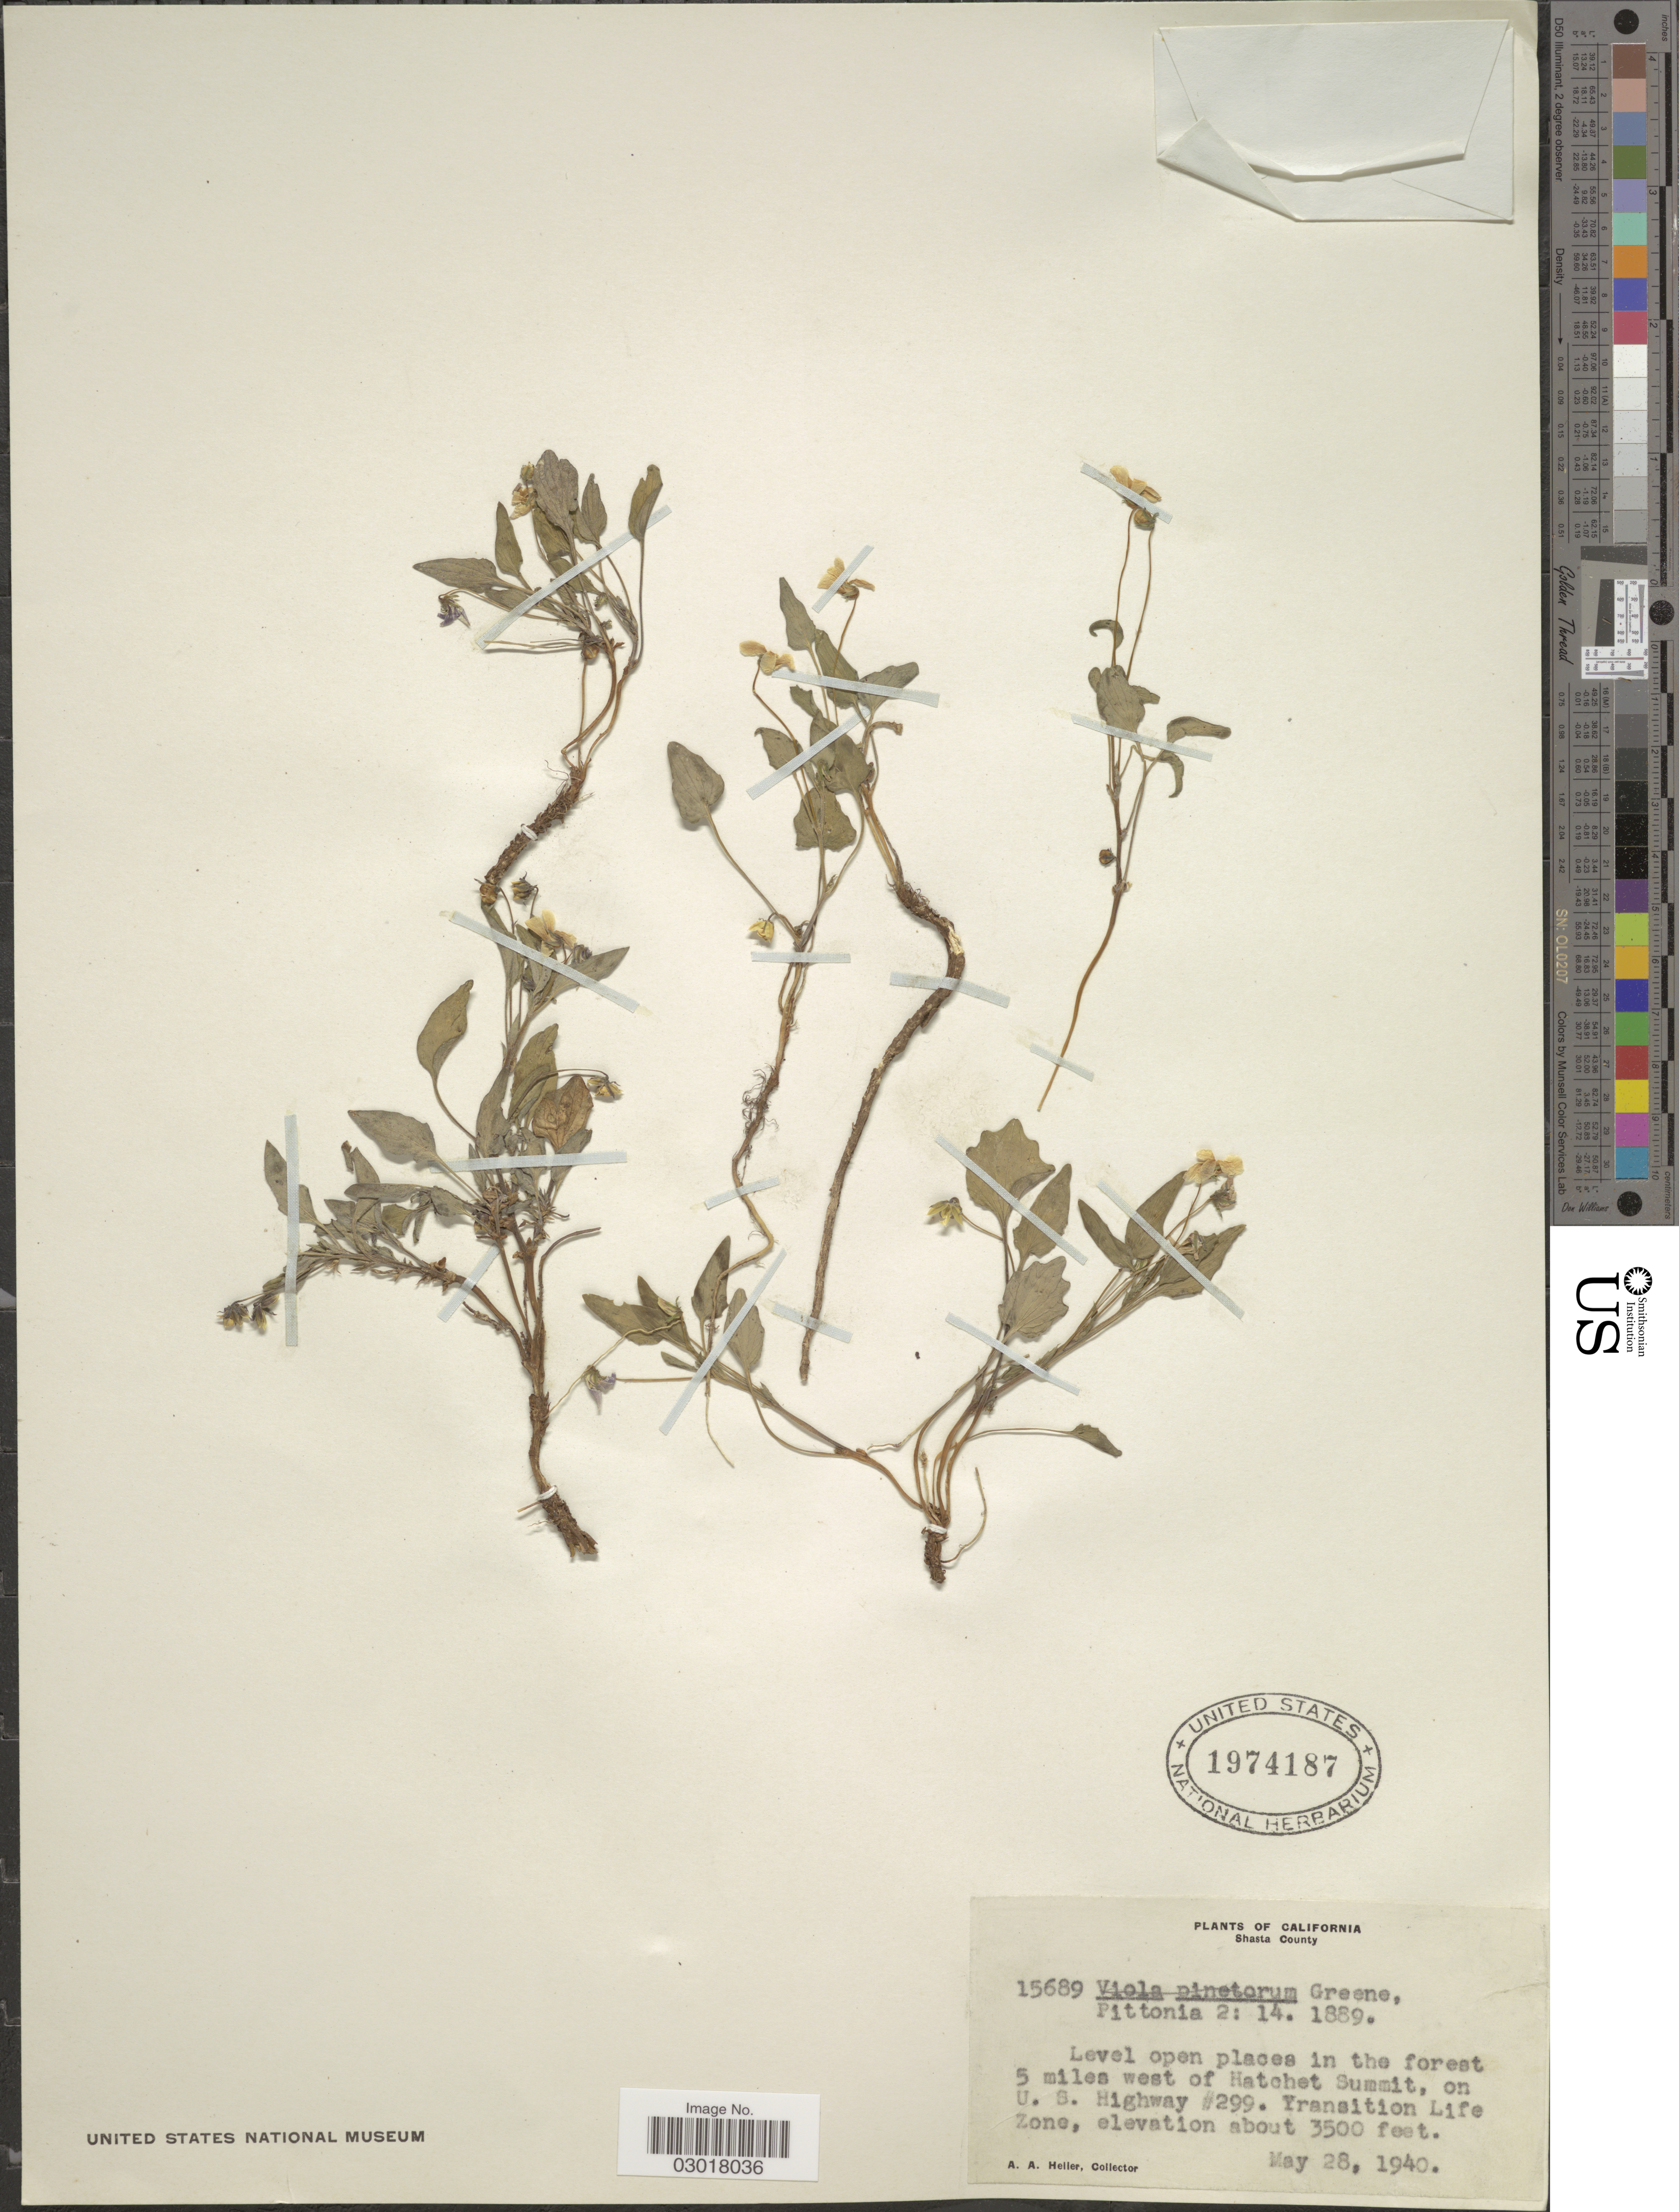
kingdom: Plantae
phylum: Tracheophyta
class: Magnoliopsida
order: Malpighiales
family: Violaceae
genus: Viola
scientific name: Viola sp.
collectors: A. A. Heller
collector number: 15689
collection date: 1940-05-28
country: United States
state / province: California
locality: In the open forest 5 miles west of Hatchet Summit, on U.S. Highway #299. Yransition Life Zone.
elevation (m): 1067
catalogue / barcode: US 1974187